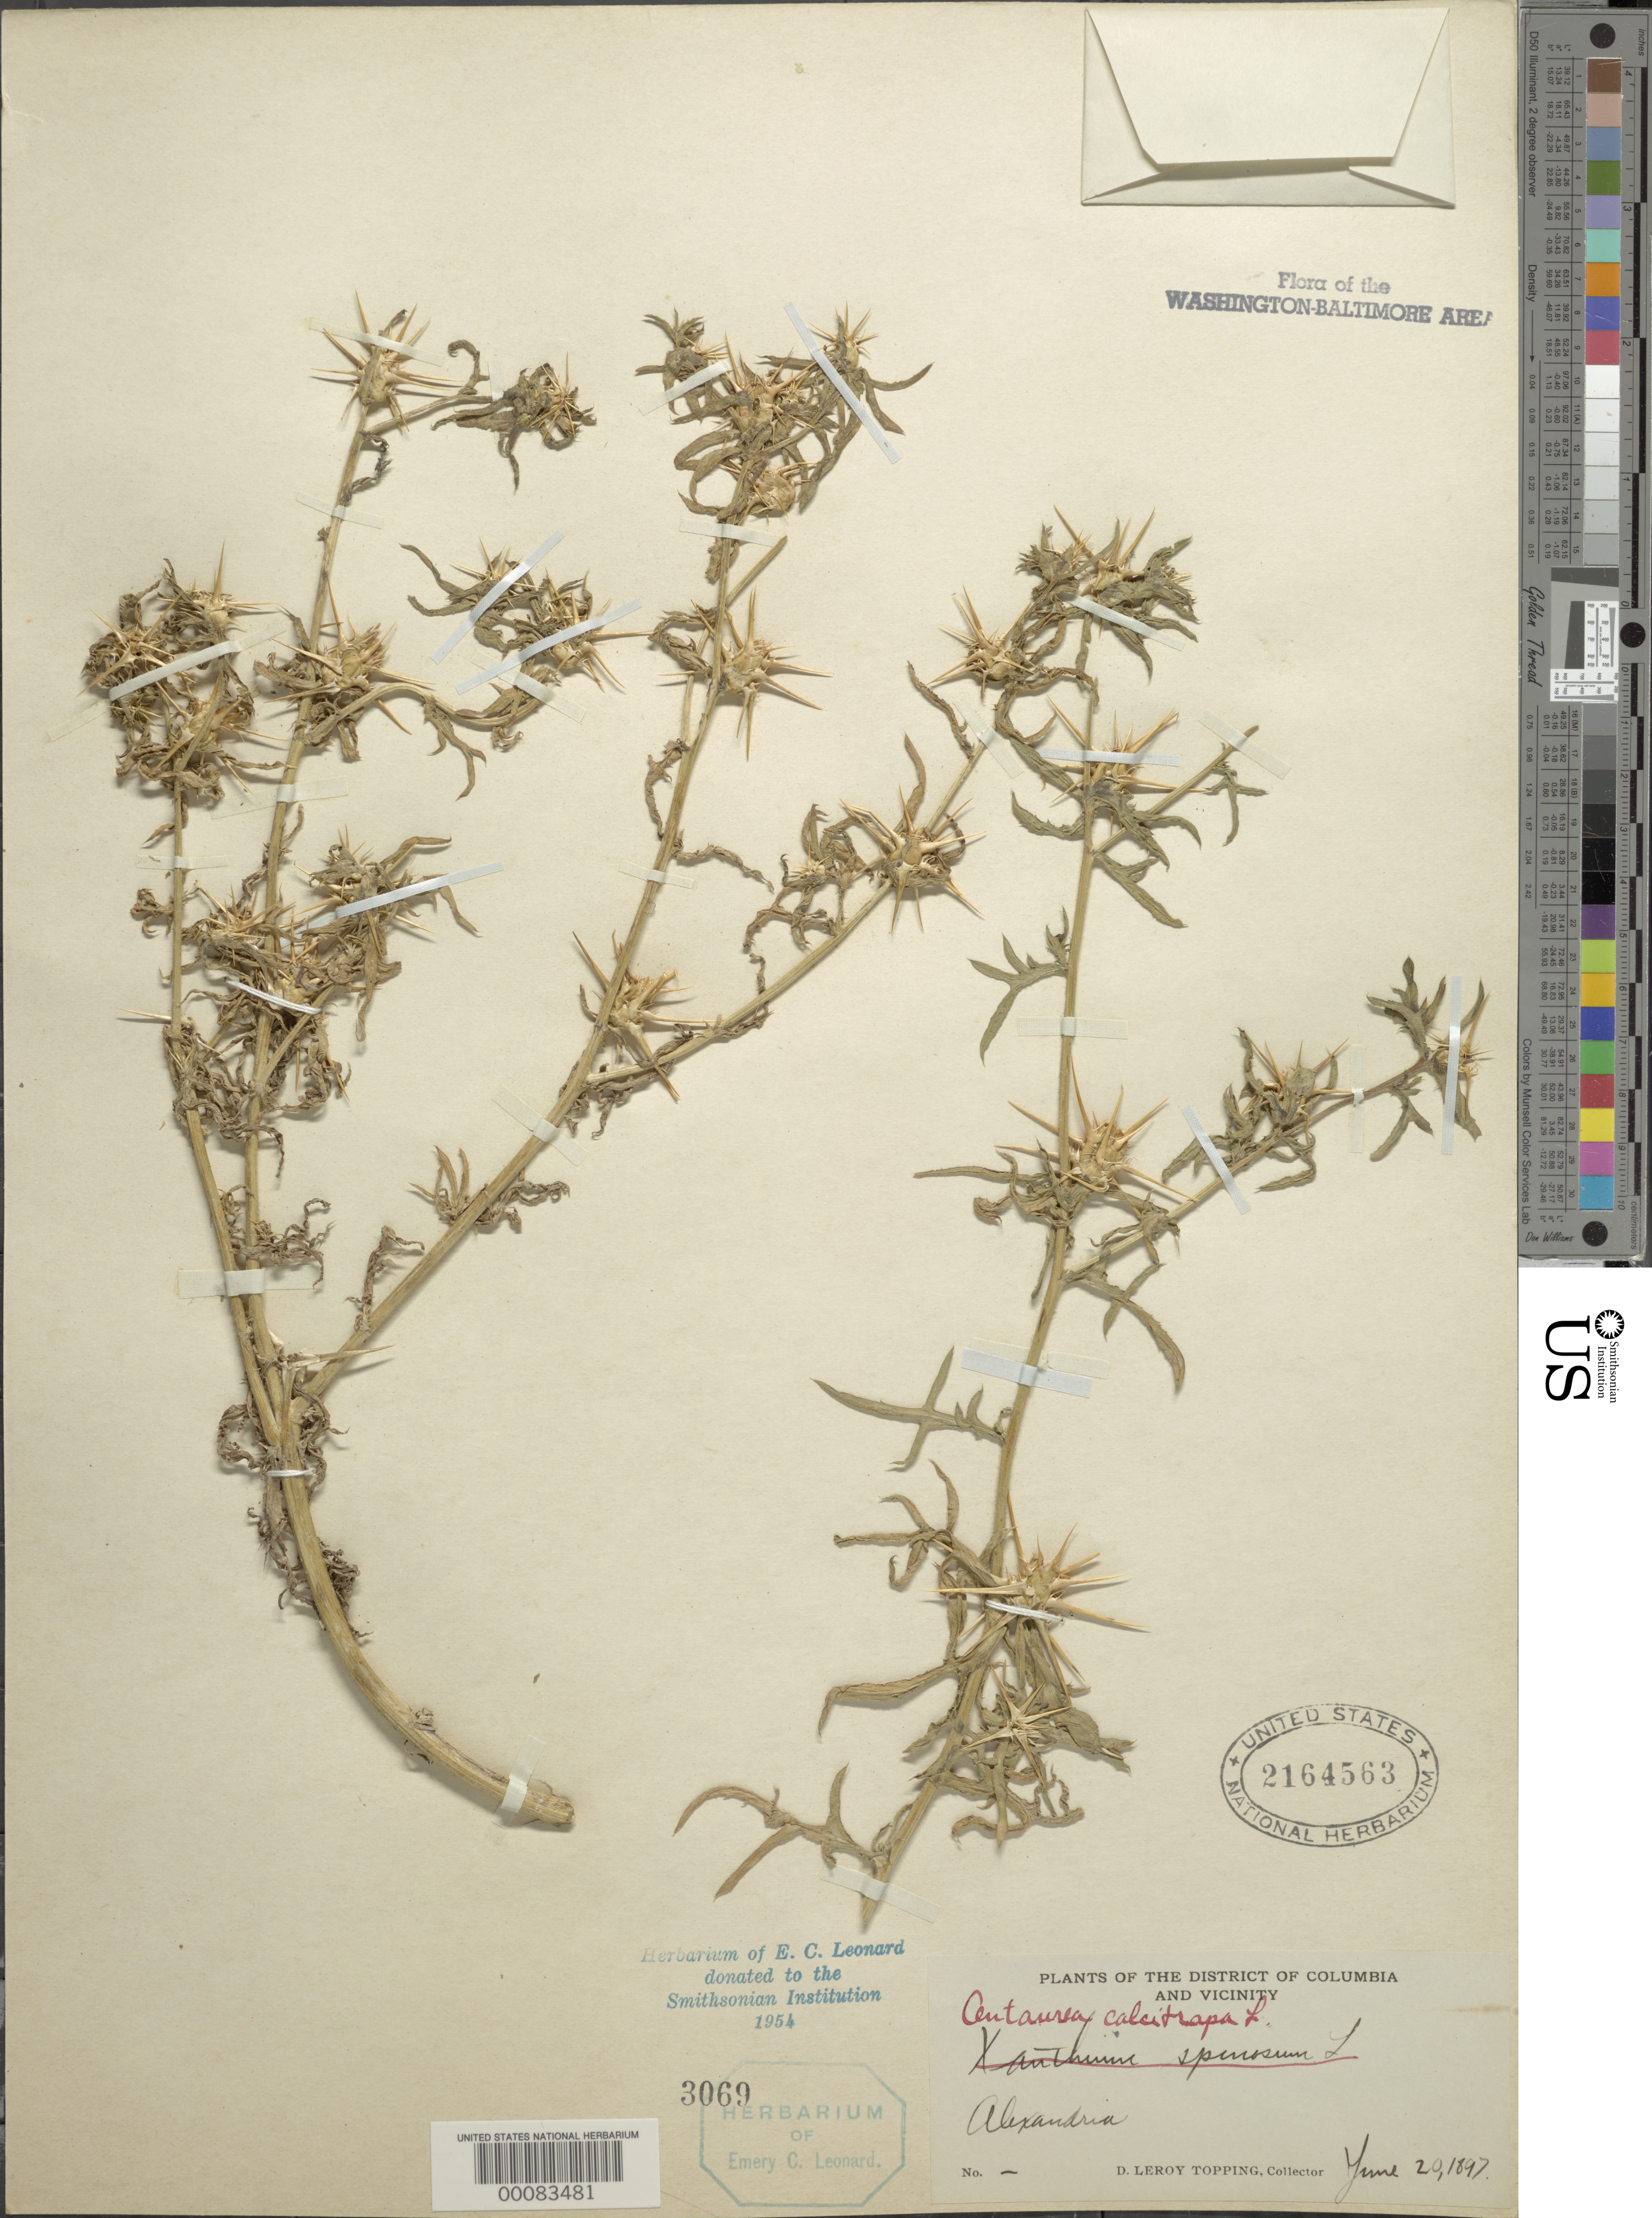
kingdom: Plantae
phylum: Tracheophyta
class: Magnoliopsida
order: Asterales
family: Asteraceae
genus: Centaurea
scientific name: Centaurea calcitrapa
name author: L.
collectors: D. L. Topping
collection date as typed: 20 Jun 1897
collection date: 1897-06-20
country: United States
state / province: Virginia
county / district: City of Alexandria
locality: Alexandria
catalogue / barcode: US 2164563